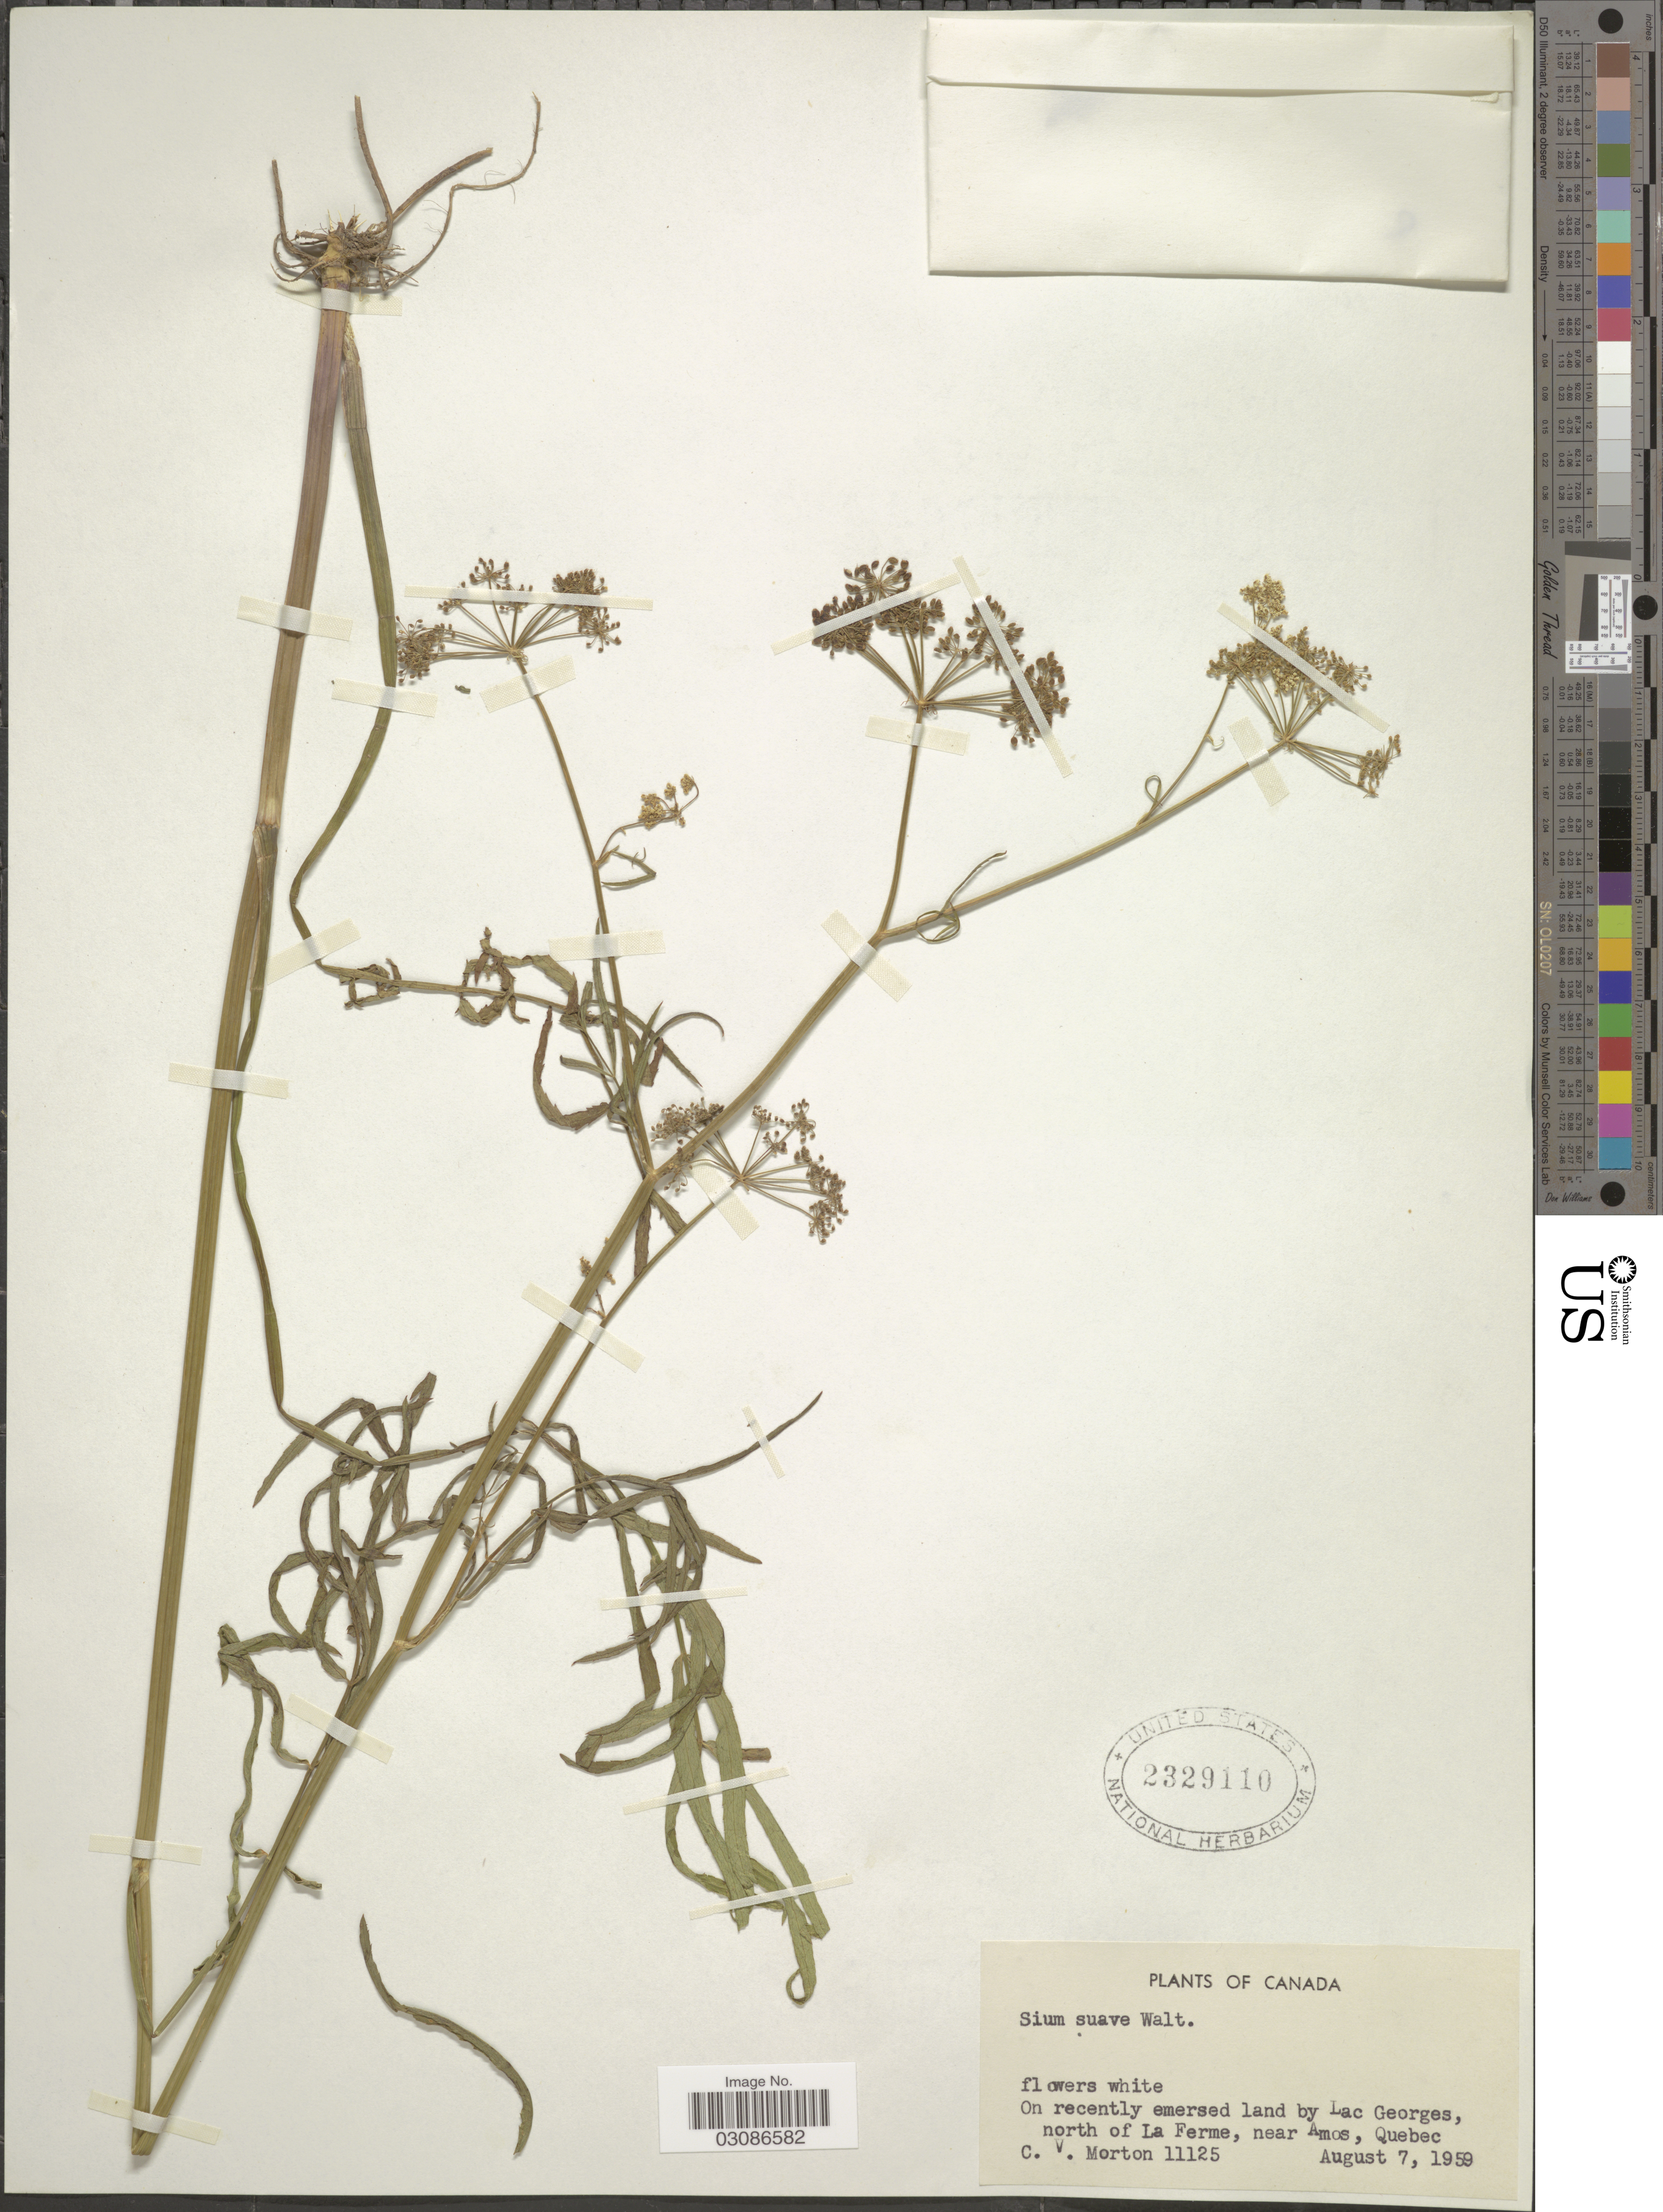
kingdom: Plantae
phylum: Tracheophyta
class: Magnoliopsida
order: Apiales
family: Apiaceae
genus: Sium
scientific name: Sium suave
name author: Walter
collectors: C. V. Morton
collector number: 11125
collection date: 1959-08-07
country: Canada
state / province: Quebec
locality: On recently emersed land by Lac Georges, north of La Ferme, near Amos, Quebec.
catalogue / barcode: US 2329110